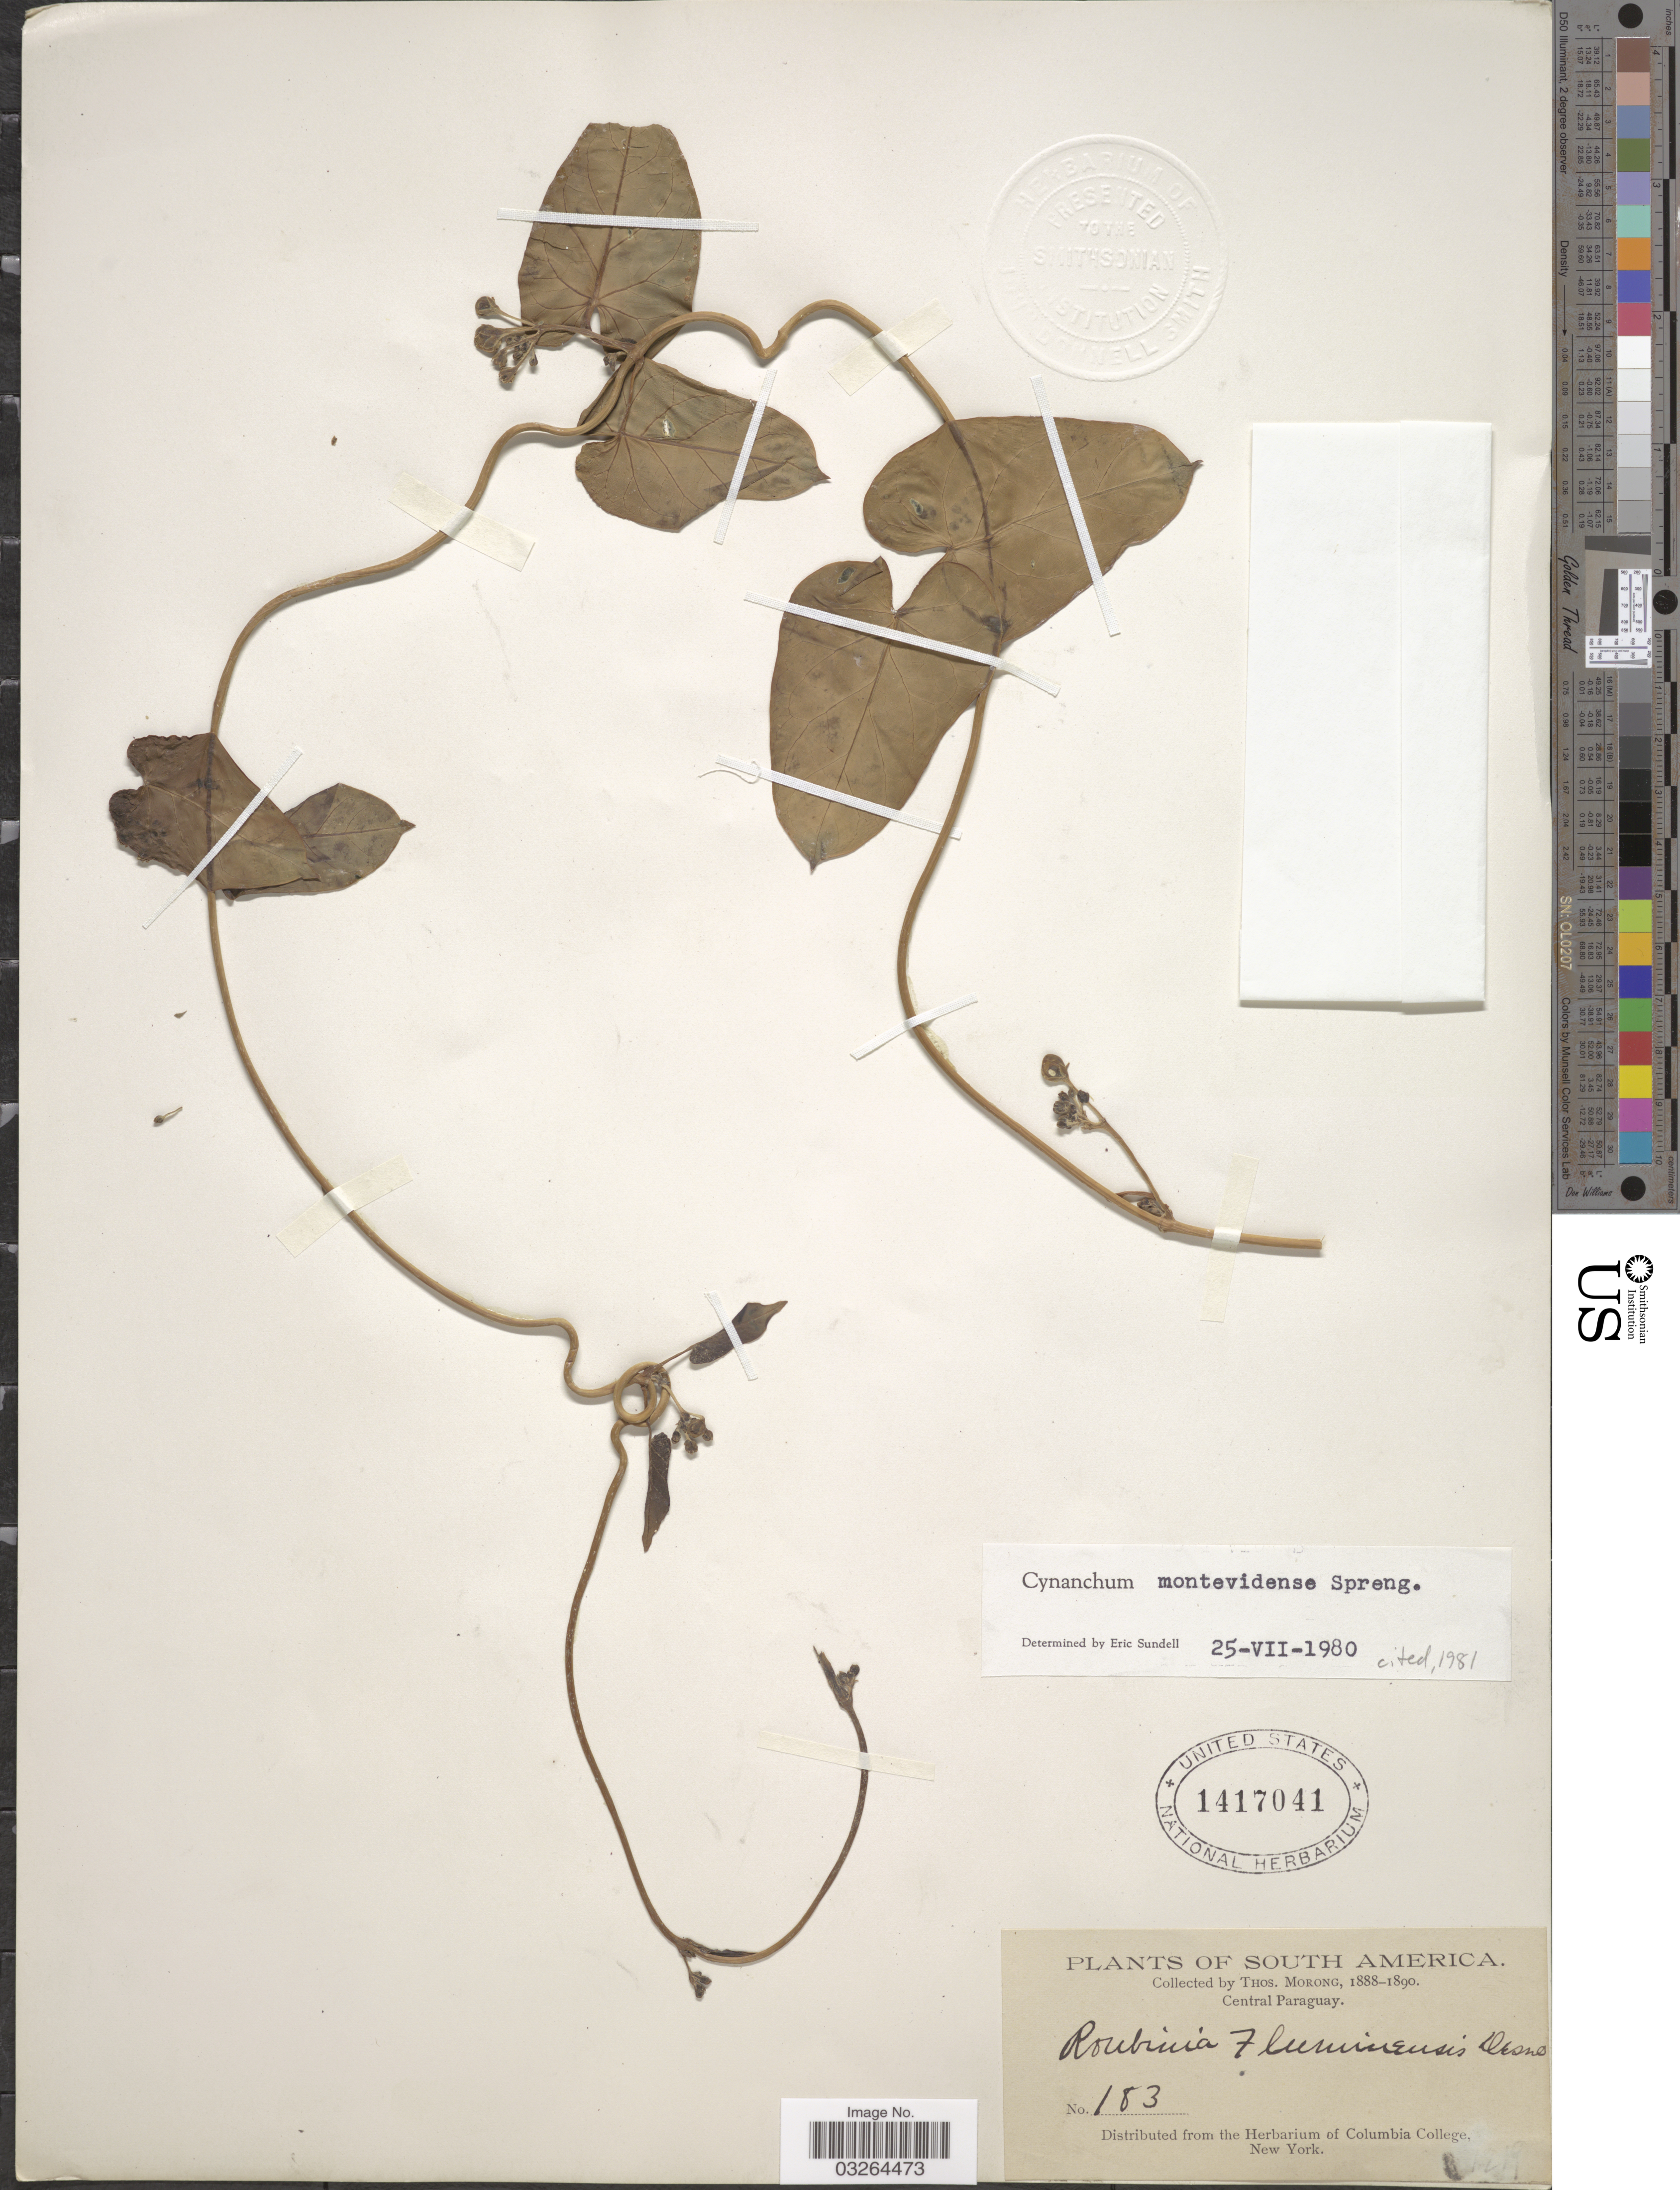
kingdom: Plantae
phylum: Tracheophyta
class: Magnoliopsida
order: Gentianales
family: Apocynaceae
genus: Cynanchum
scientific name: Cynanchum montevidense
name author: Spreng.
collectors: ex herb. T. Morong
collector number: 183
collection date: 1888/1890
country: Paraguay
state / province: Central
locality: Central Paraguay.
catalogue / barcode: US 1417041